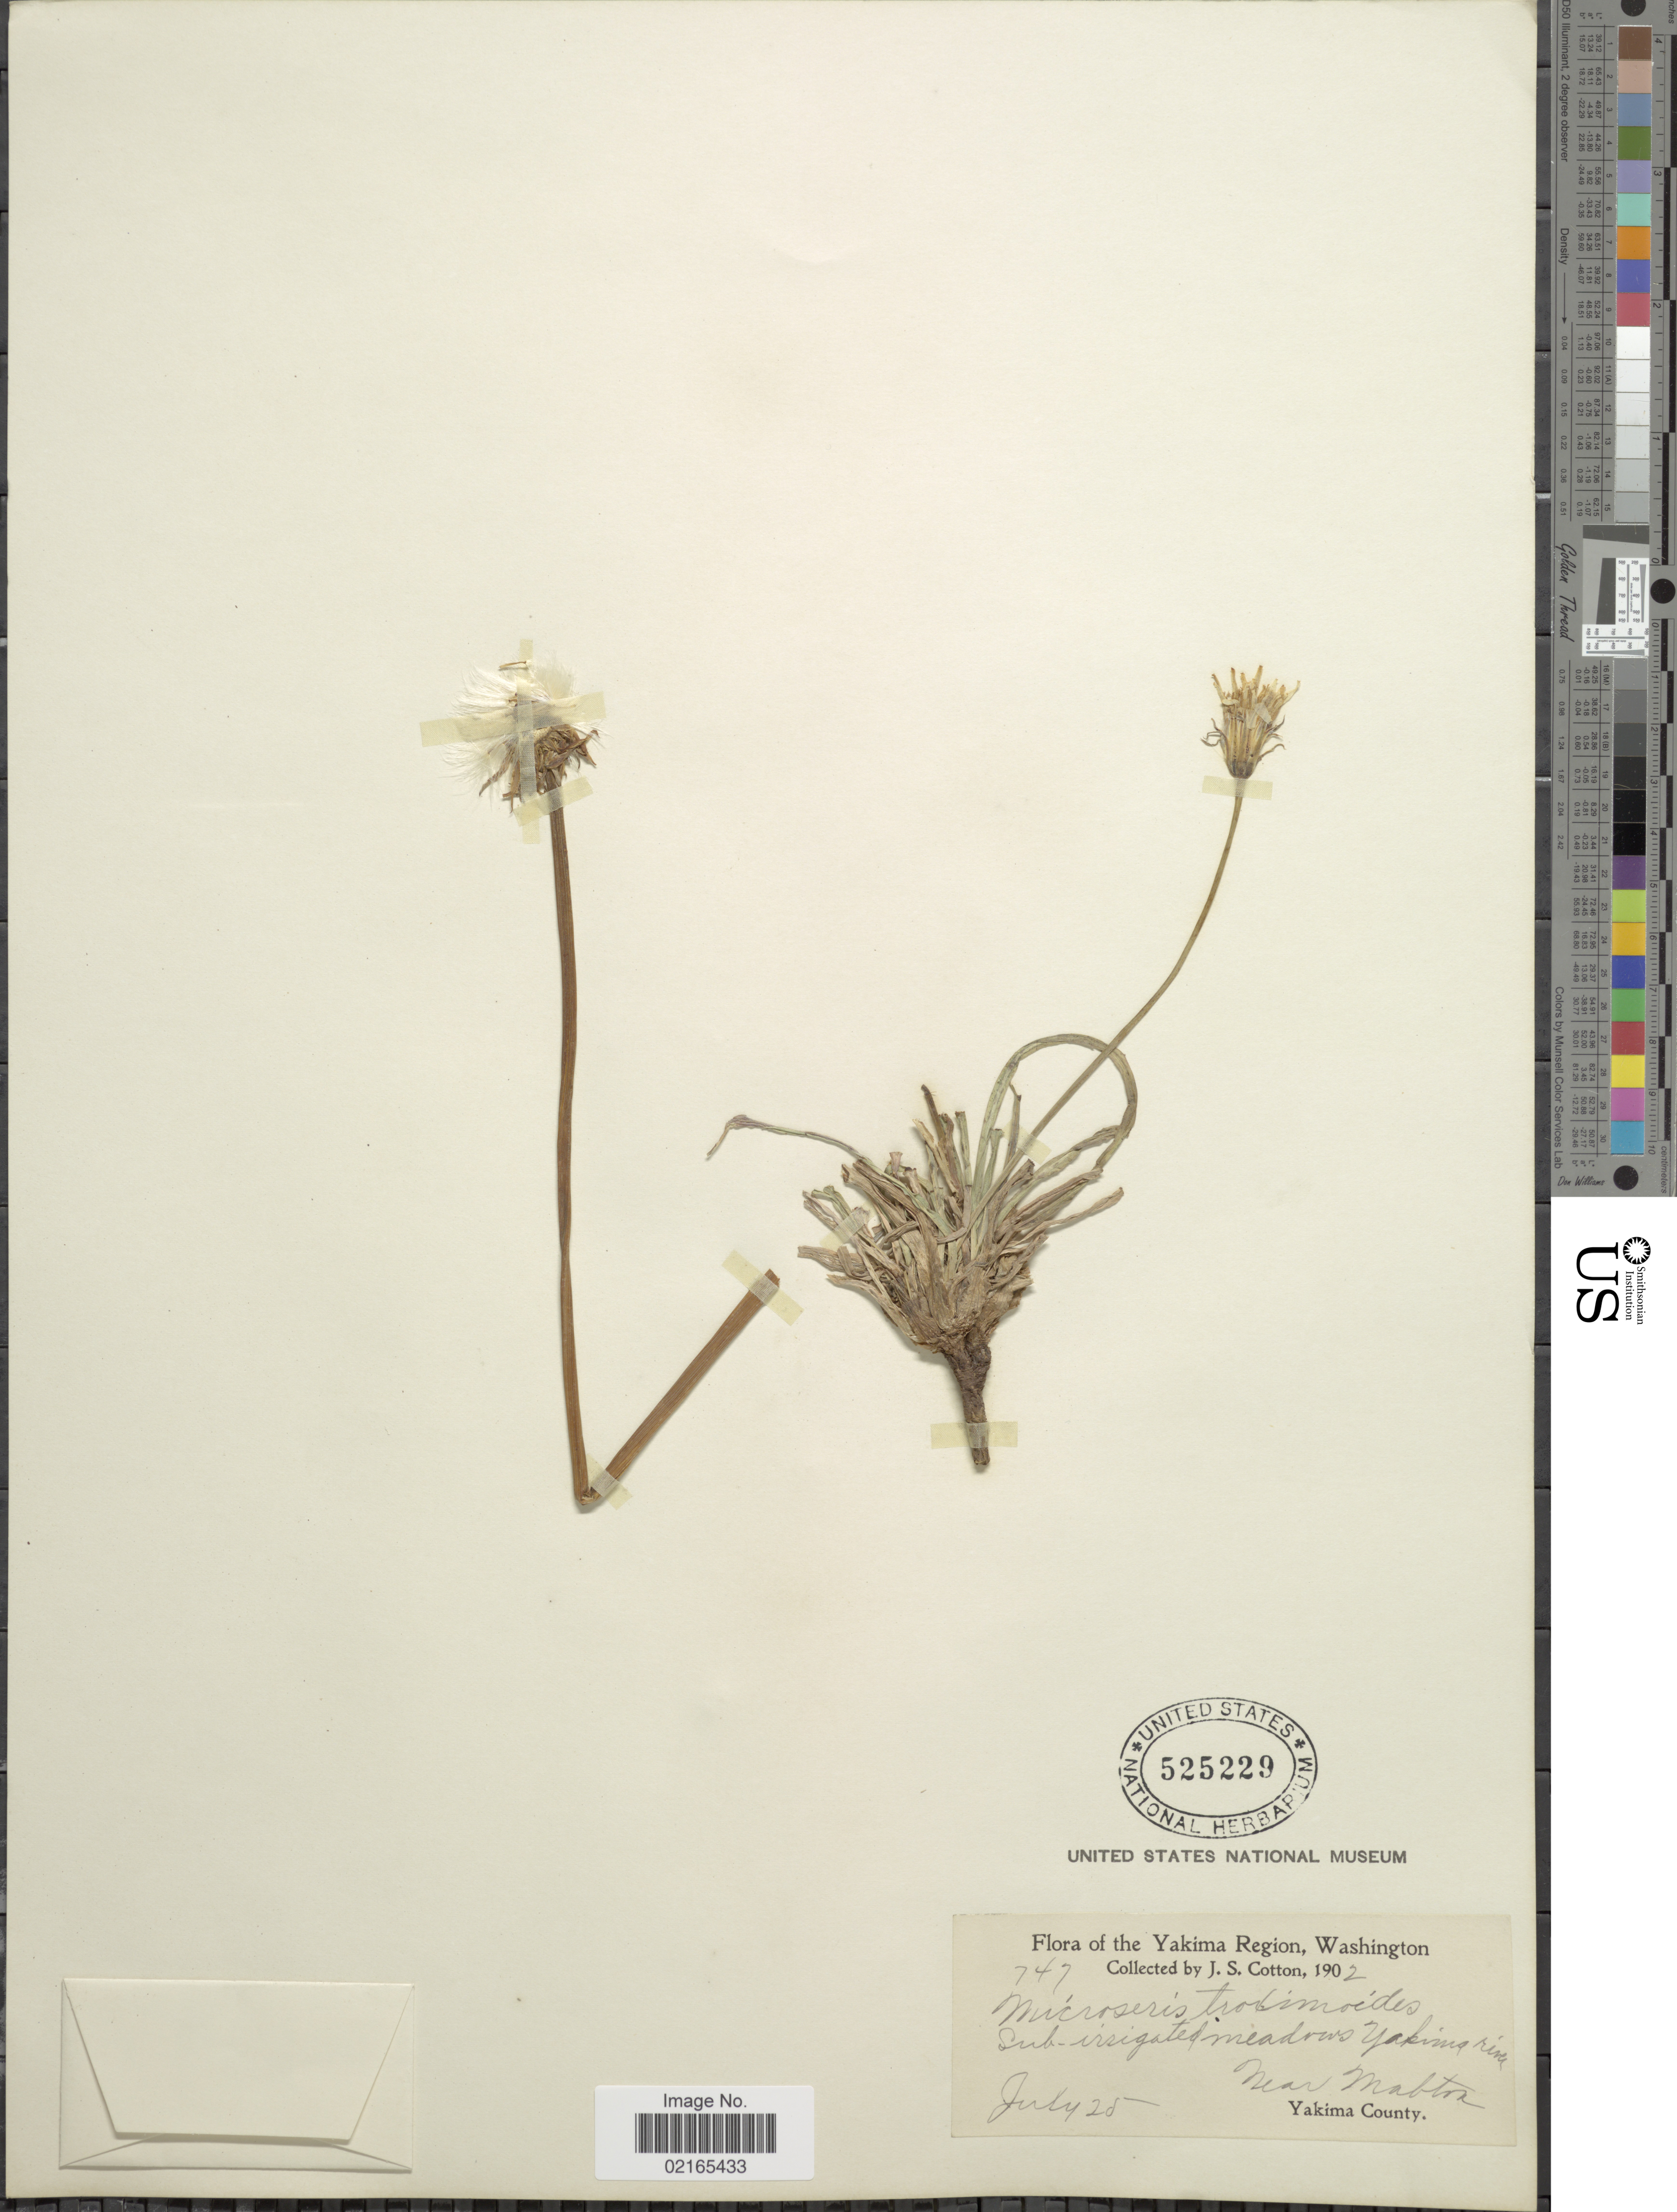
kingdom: Plantae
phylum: Tracheophyta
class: Magnoliopsida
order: Asterales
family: Asteraceae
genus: Nothocalais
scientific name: Nothocalais troximoides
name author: (A. Gray) Greene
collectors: J. S. Cotton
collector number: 747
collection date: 1902-07-25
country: United States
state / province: Washington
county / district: Yakima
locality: Yakima Region, near Mabton, Yakima County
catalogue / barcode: US 525229